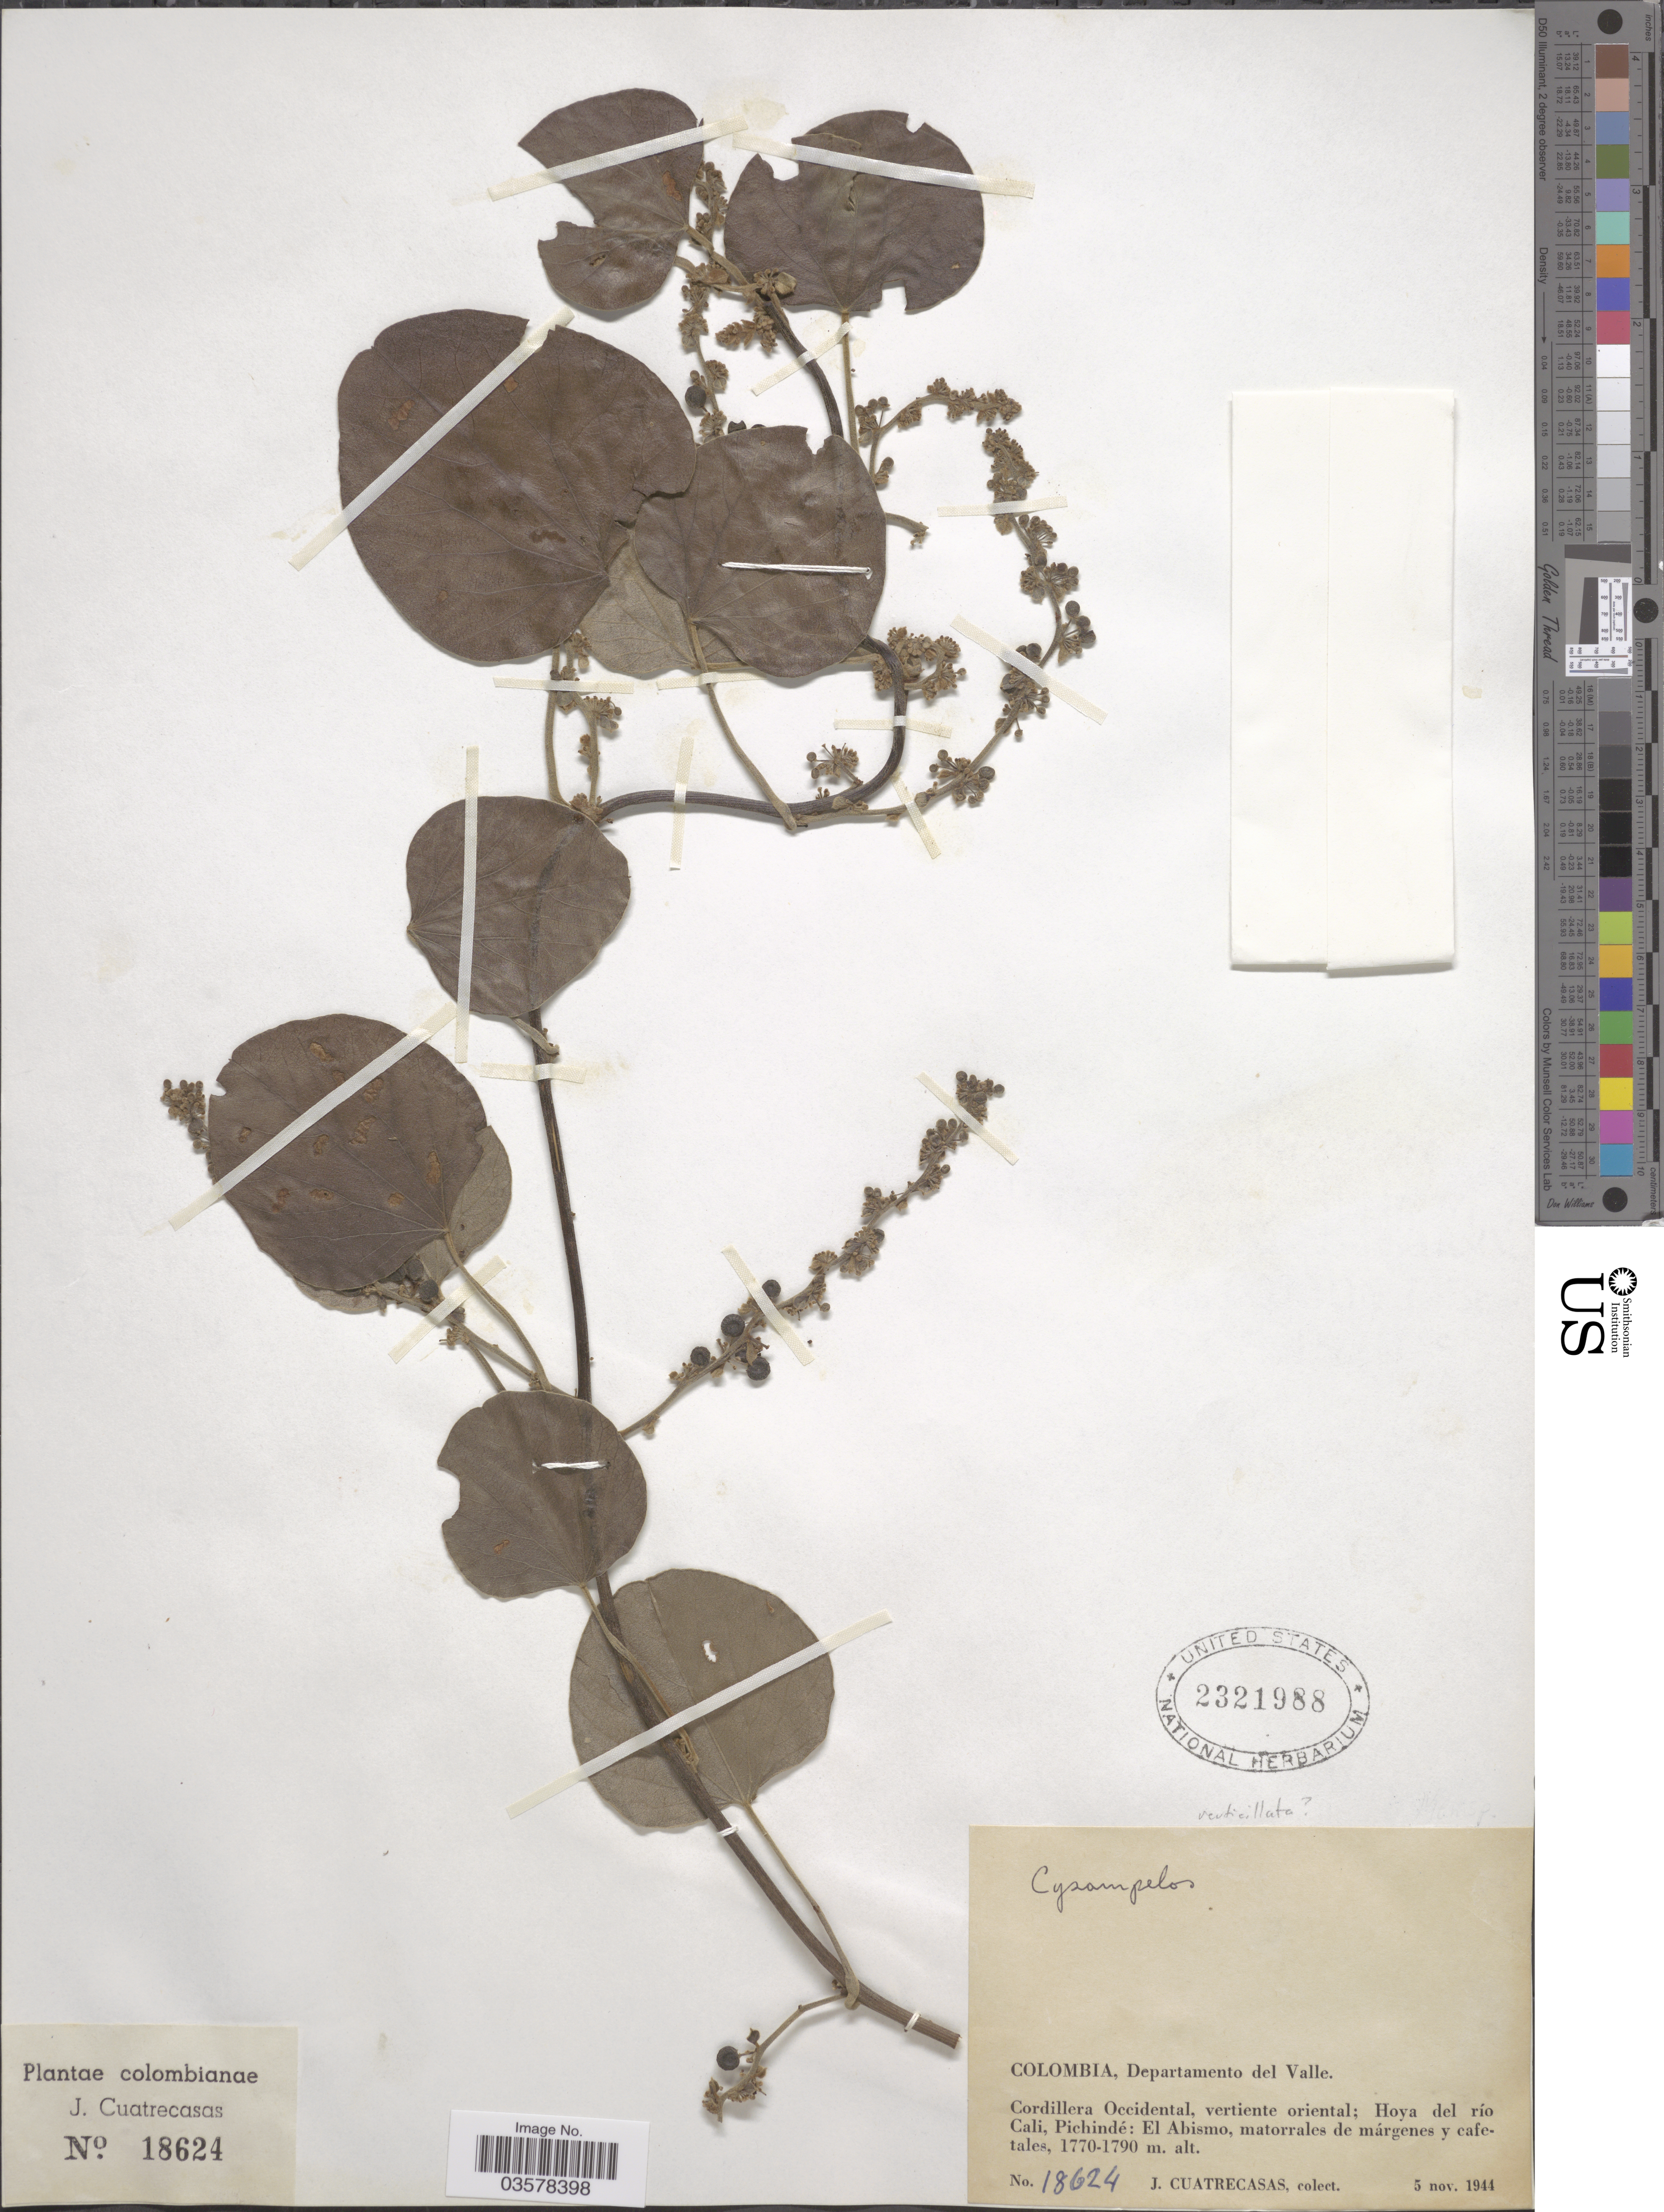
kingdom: Plantae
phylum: Tracheophyta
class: Magnoliopsida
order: Ranunculales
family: Menispermaceae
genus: Cissampelos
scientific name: Cissampelos sp.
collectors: J. Cuatrecasas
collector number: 18624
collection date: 1944-11-05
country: Colombia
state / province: Valle del Cauca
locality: Departamento del Valle. Cordillera Occidental, vertiente oriental; Hoya del río Cali, Pichindé: El Abismo.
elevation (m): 1770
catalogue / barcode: US 2321988